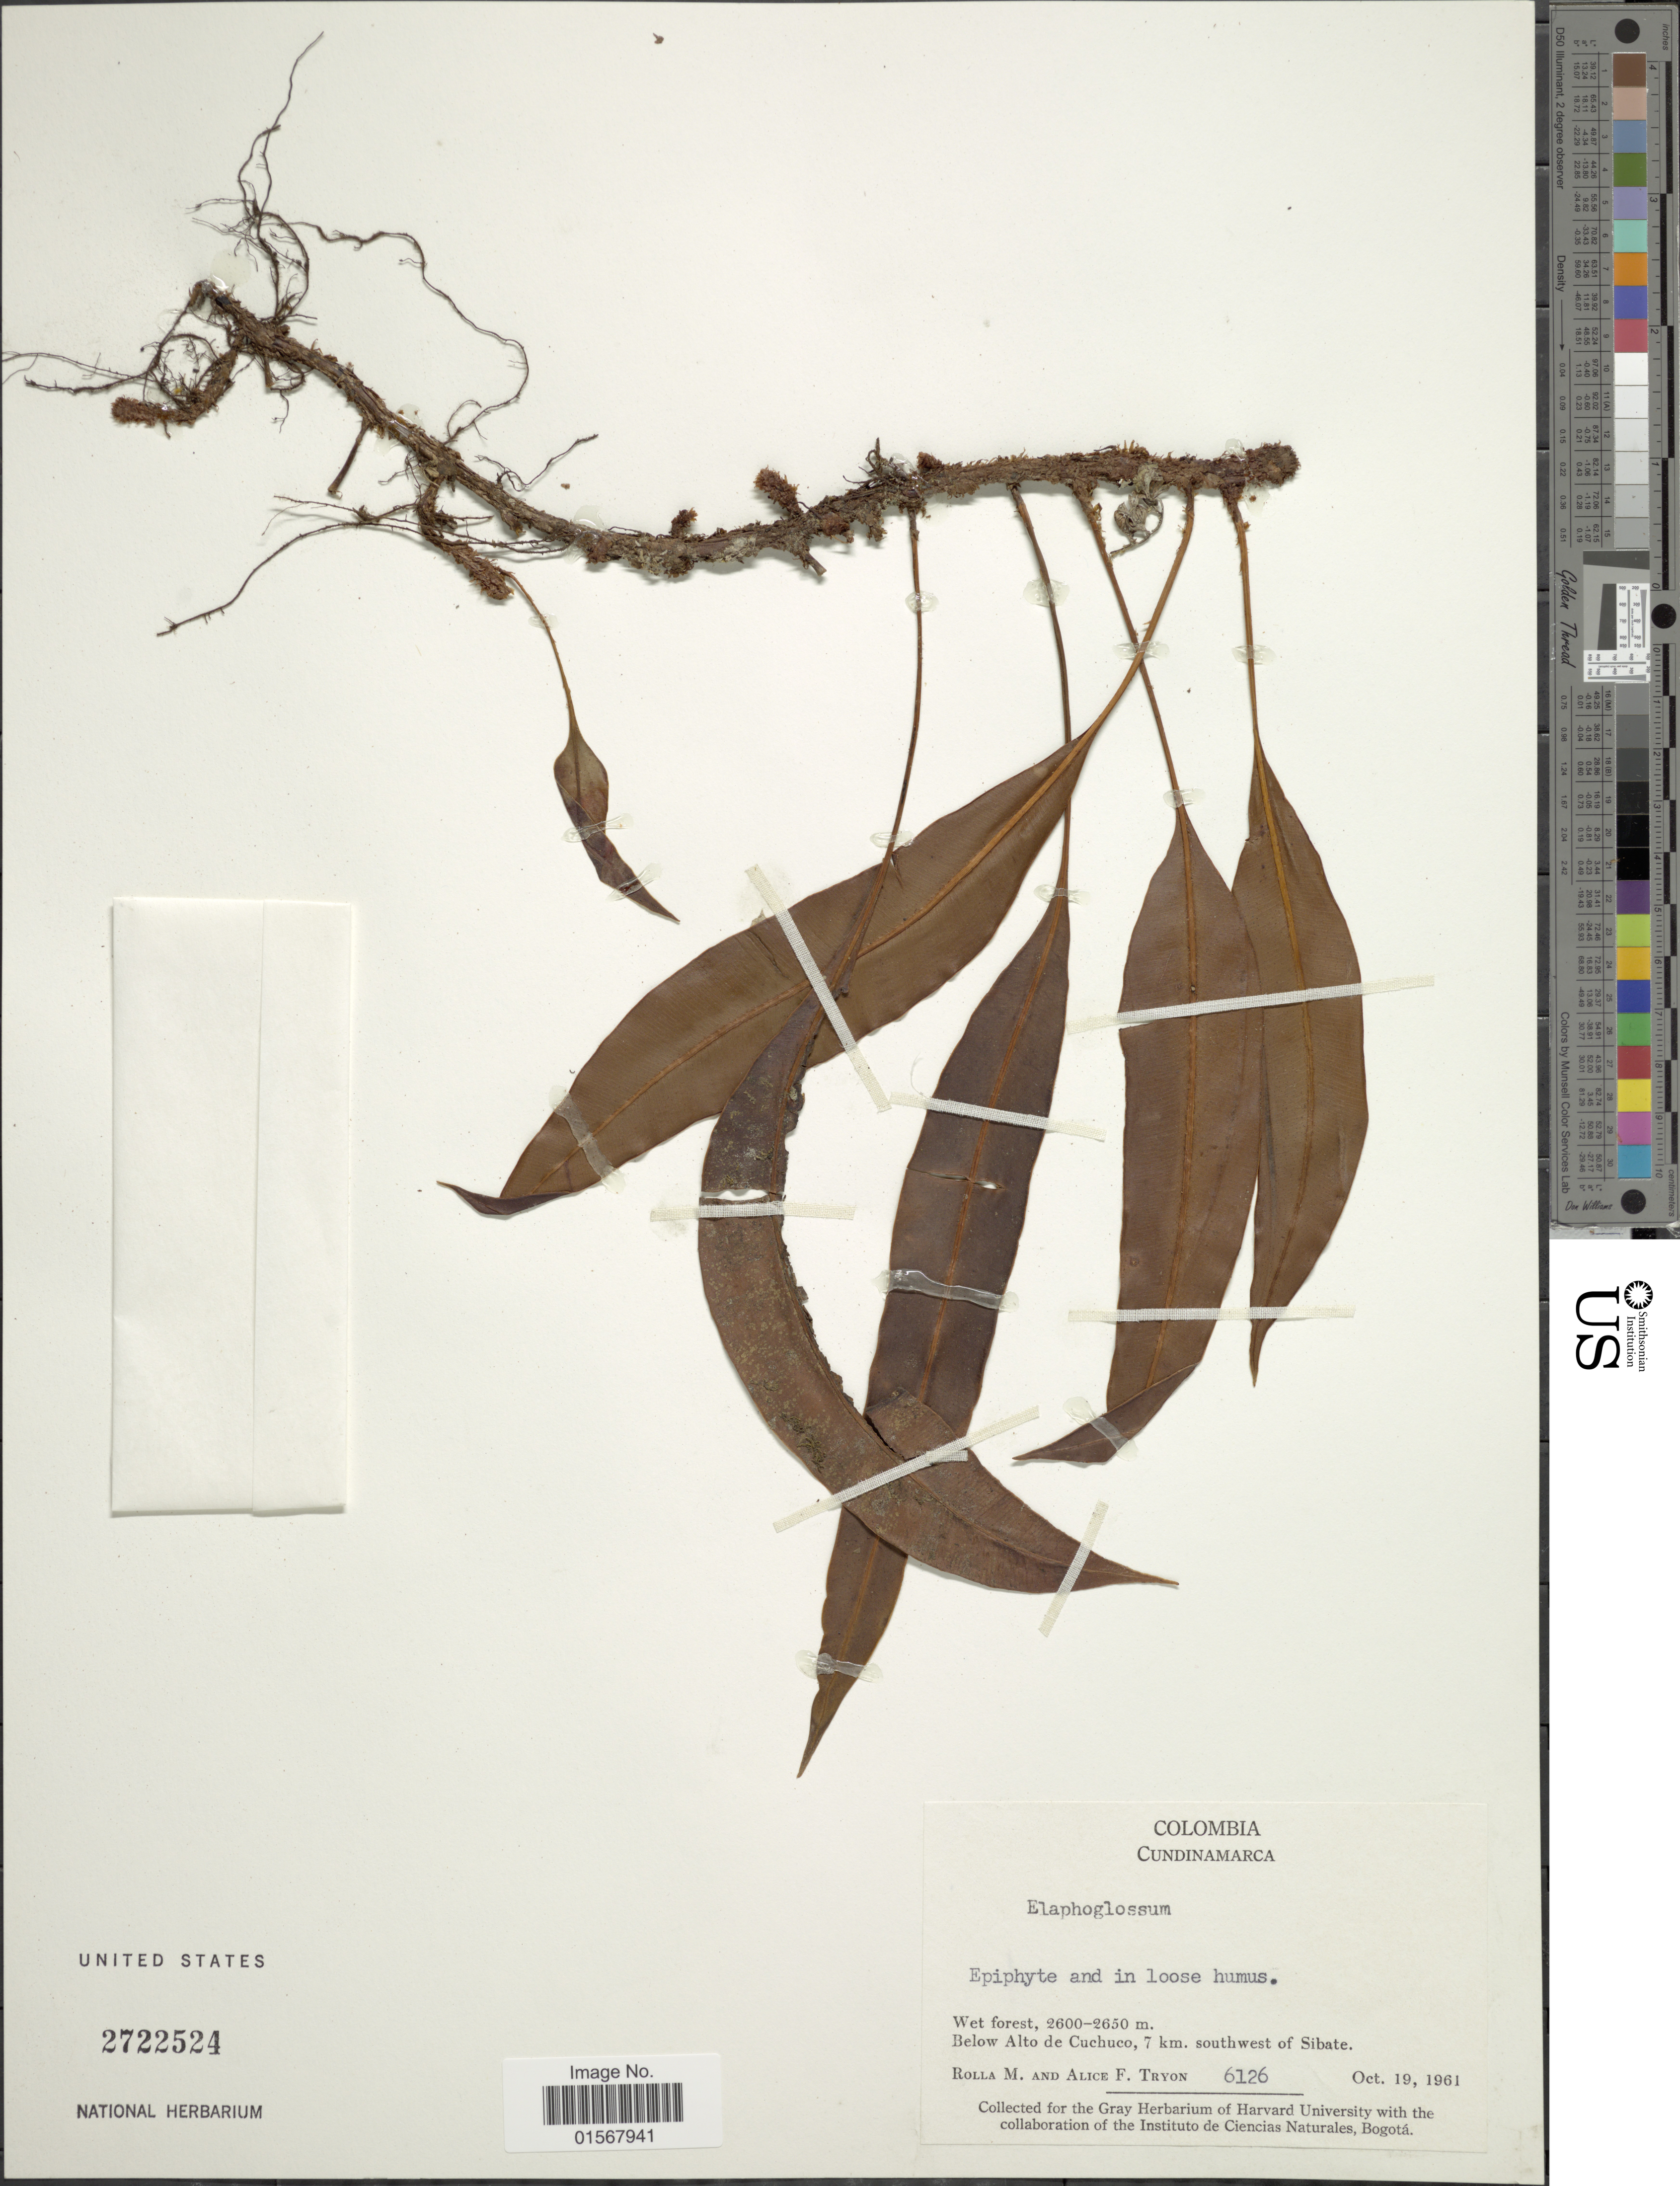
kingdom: Plantae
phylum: Tracheophyta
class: Polypodiopsida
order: Polypodiales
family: Dryopteridaceae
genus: Elaphoglossum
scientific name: Elaphoglossum sp.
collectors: M. Rolla & A. F. Tryon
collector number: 6126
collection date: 1961-10-19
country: Colombia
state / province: Cundinamarca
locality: Cundinamarca, below Alto de Cuchuco, 7 km. southwest of Sibate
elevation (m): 2600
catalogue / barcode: US 2722524